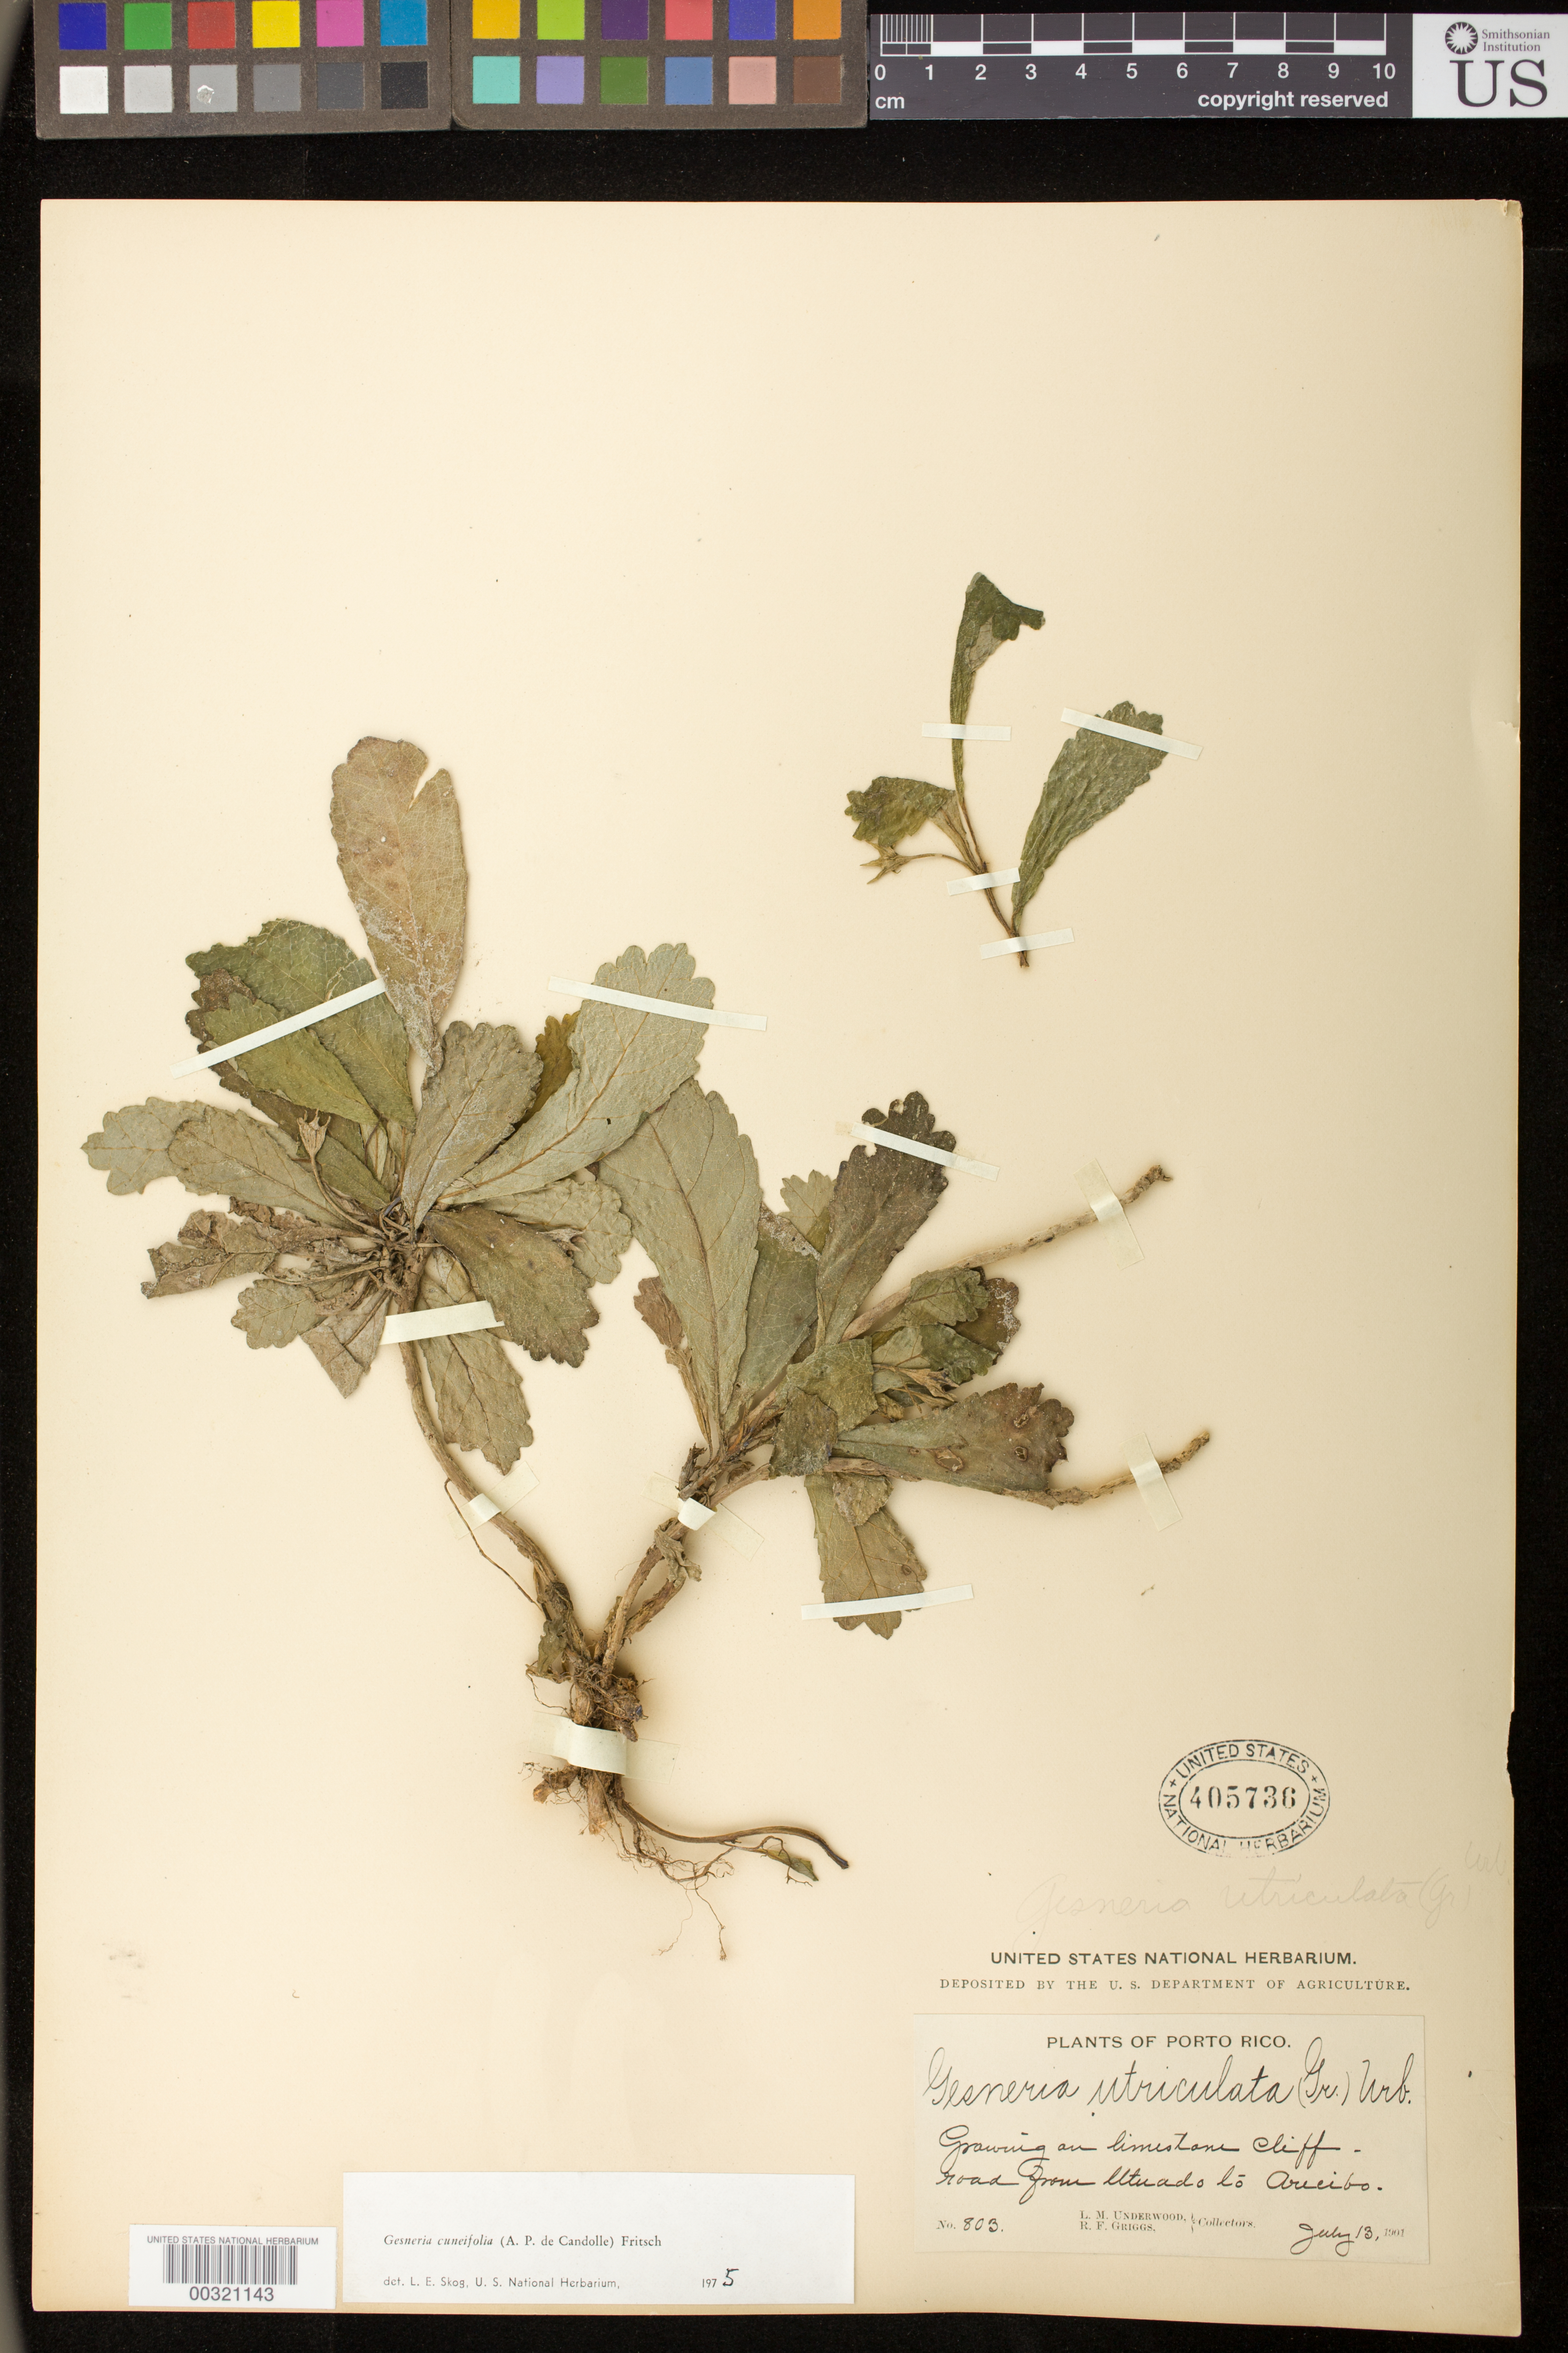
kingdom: Plantae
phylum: Tracheophyta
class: Magnoliopsida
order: Lamiales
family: Gesneriaceae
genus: Gesneria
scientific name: Gesneria cuneifolia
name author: (DC.) Fritsch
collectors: L. M. Underwood & R. F. Griggs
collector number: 803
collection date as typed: Jun-Jul 1901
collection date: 1901-06/1901-07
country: Puerto Rico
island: Puerto Rico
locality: Road from Utuado to Arecibo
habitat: Limestone cliffs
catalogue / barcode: US 405736